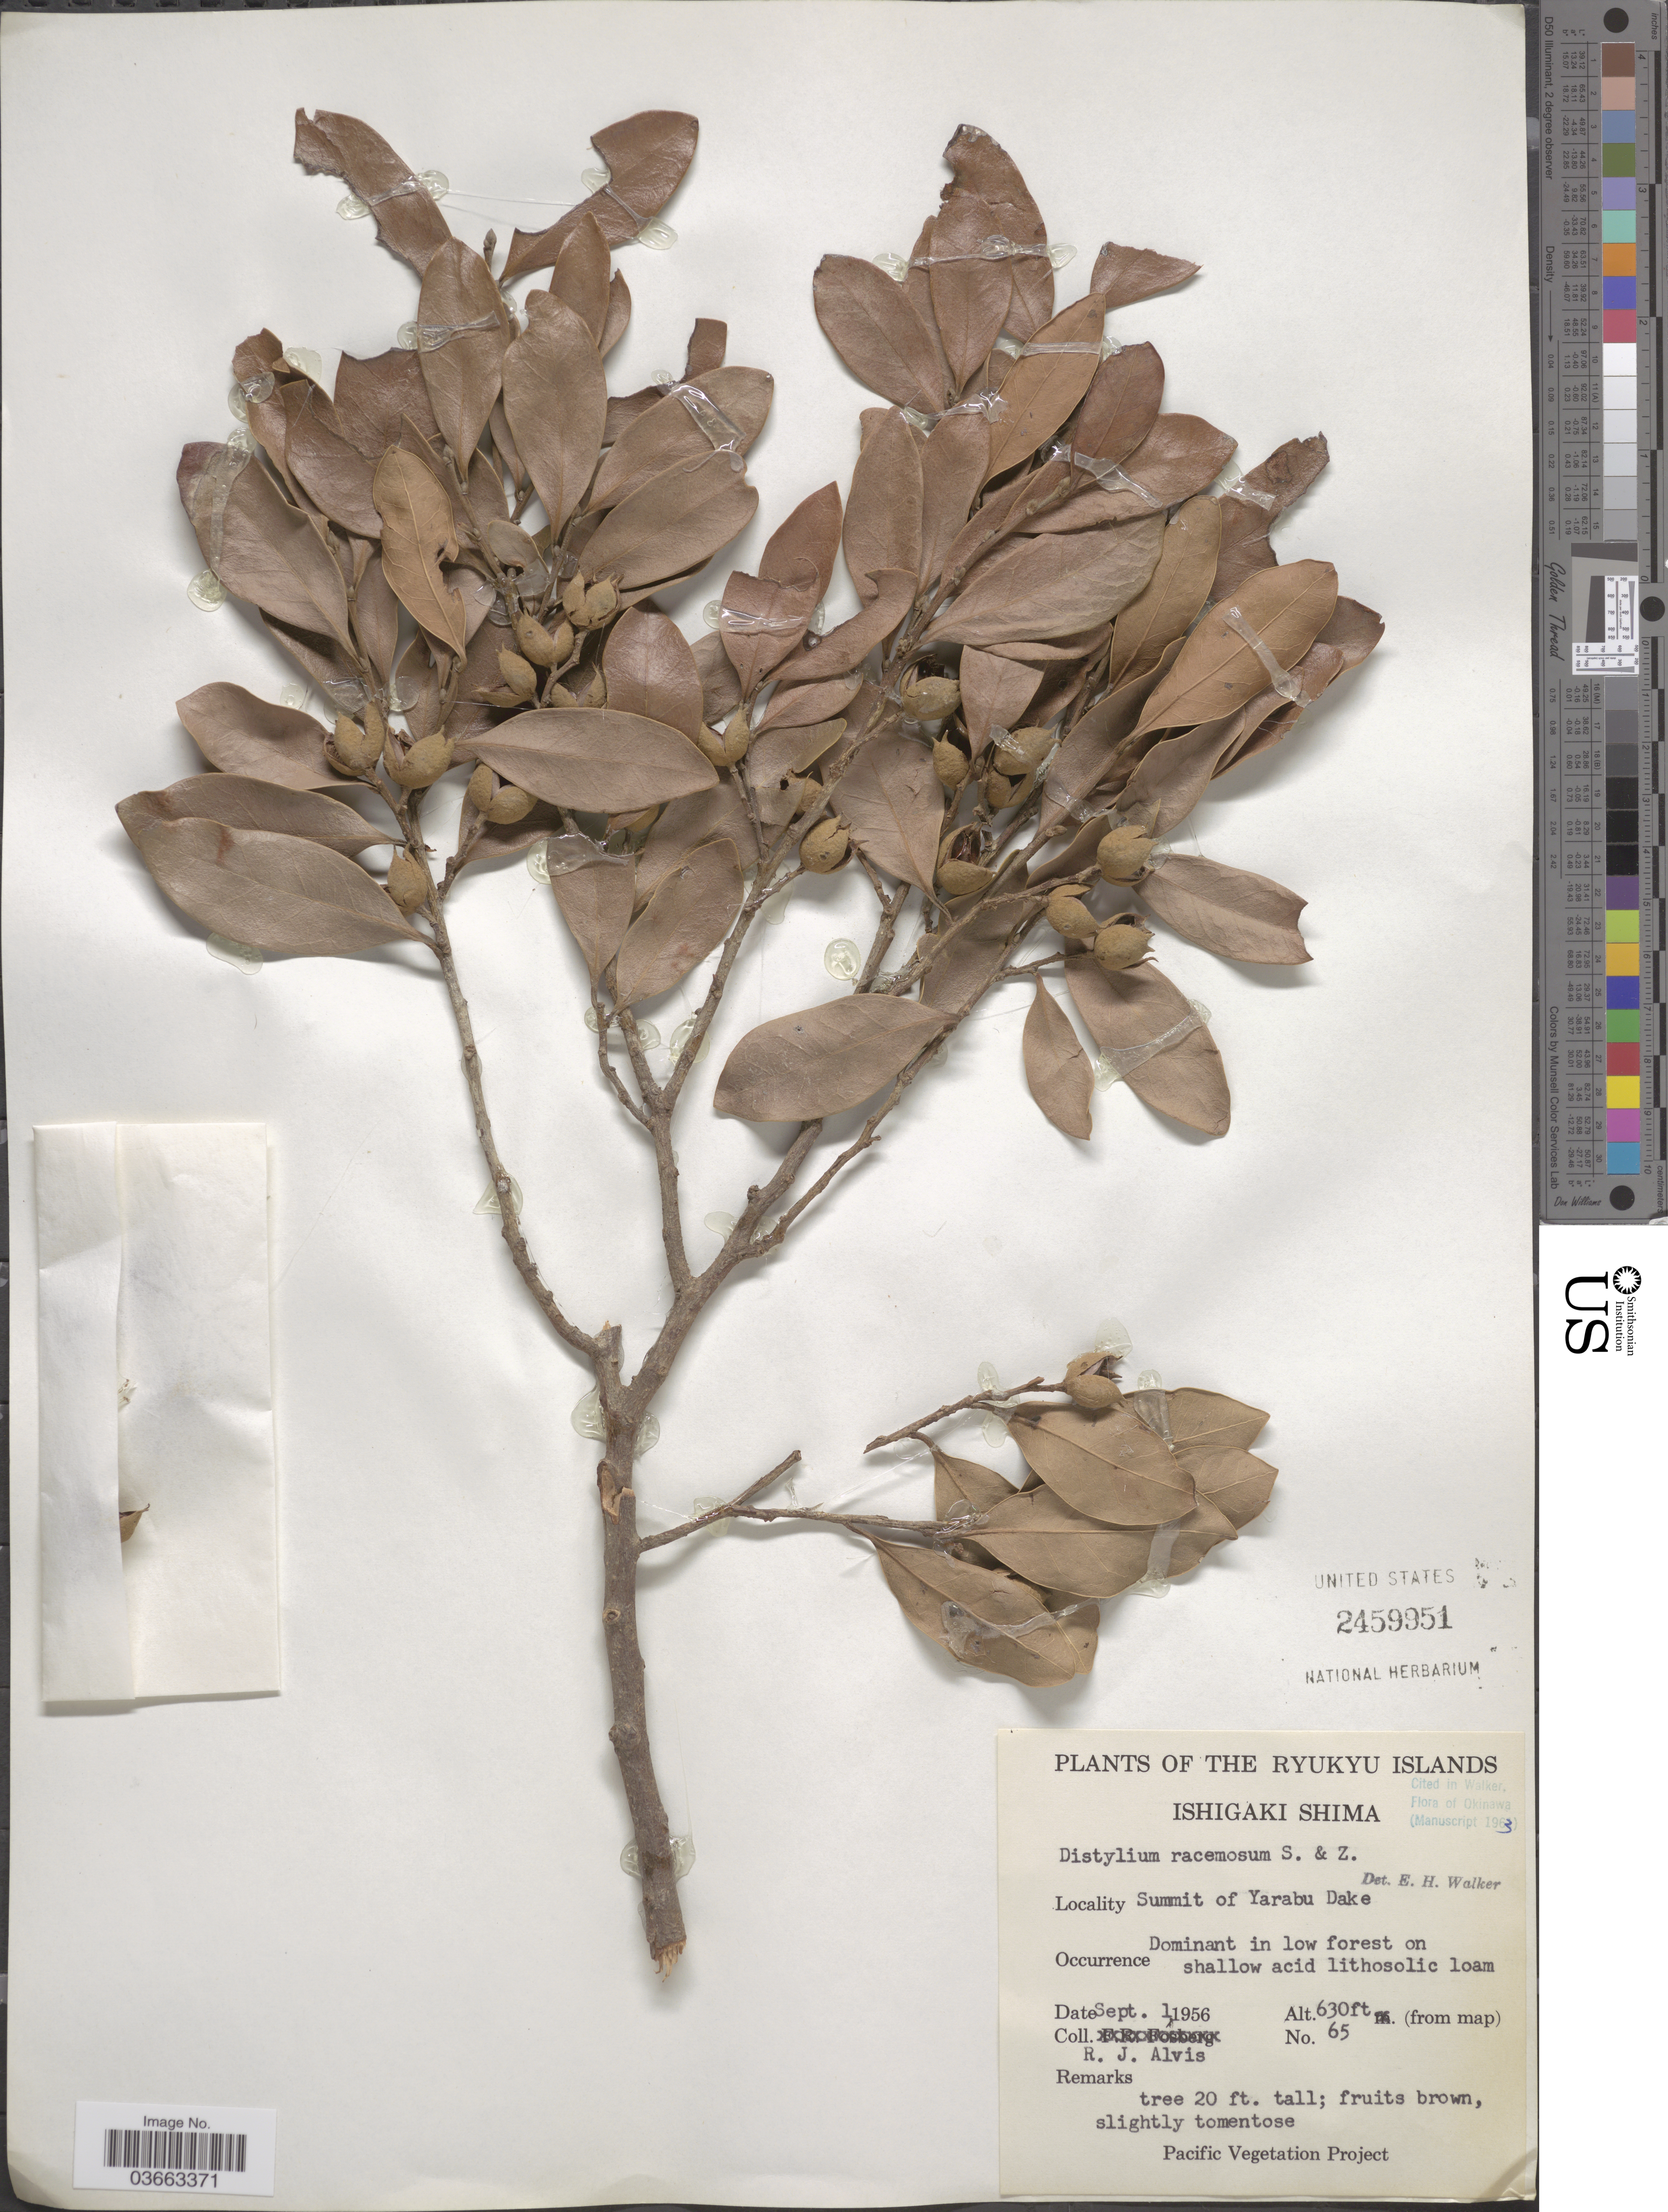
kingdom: Plantae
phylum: Tracheophyta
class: Magnoliopsida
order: Saxifragales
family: Hamamelidaceae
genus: Distylium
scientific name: Distylium racemosum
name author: Siebold & Zucc.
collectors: R. Alvis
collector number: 65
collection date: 1956-09-01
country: Japan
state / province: Okinawa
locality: The Ryukyu Islands. Ishigaki Shima. Summit of Yarabu Dake.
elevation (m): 192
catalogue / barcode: US 2459951